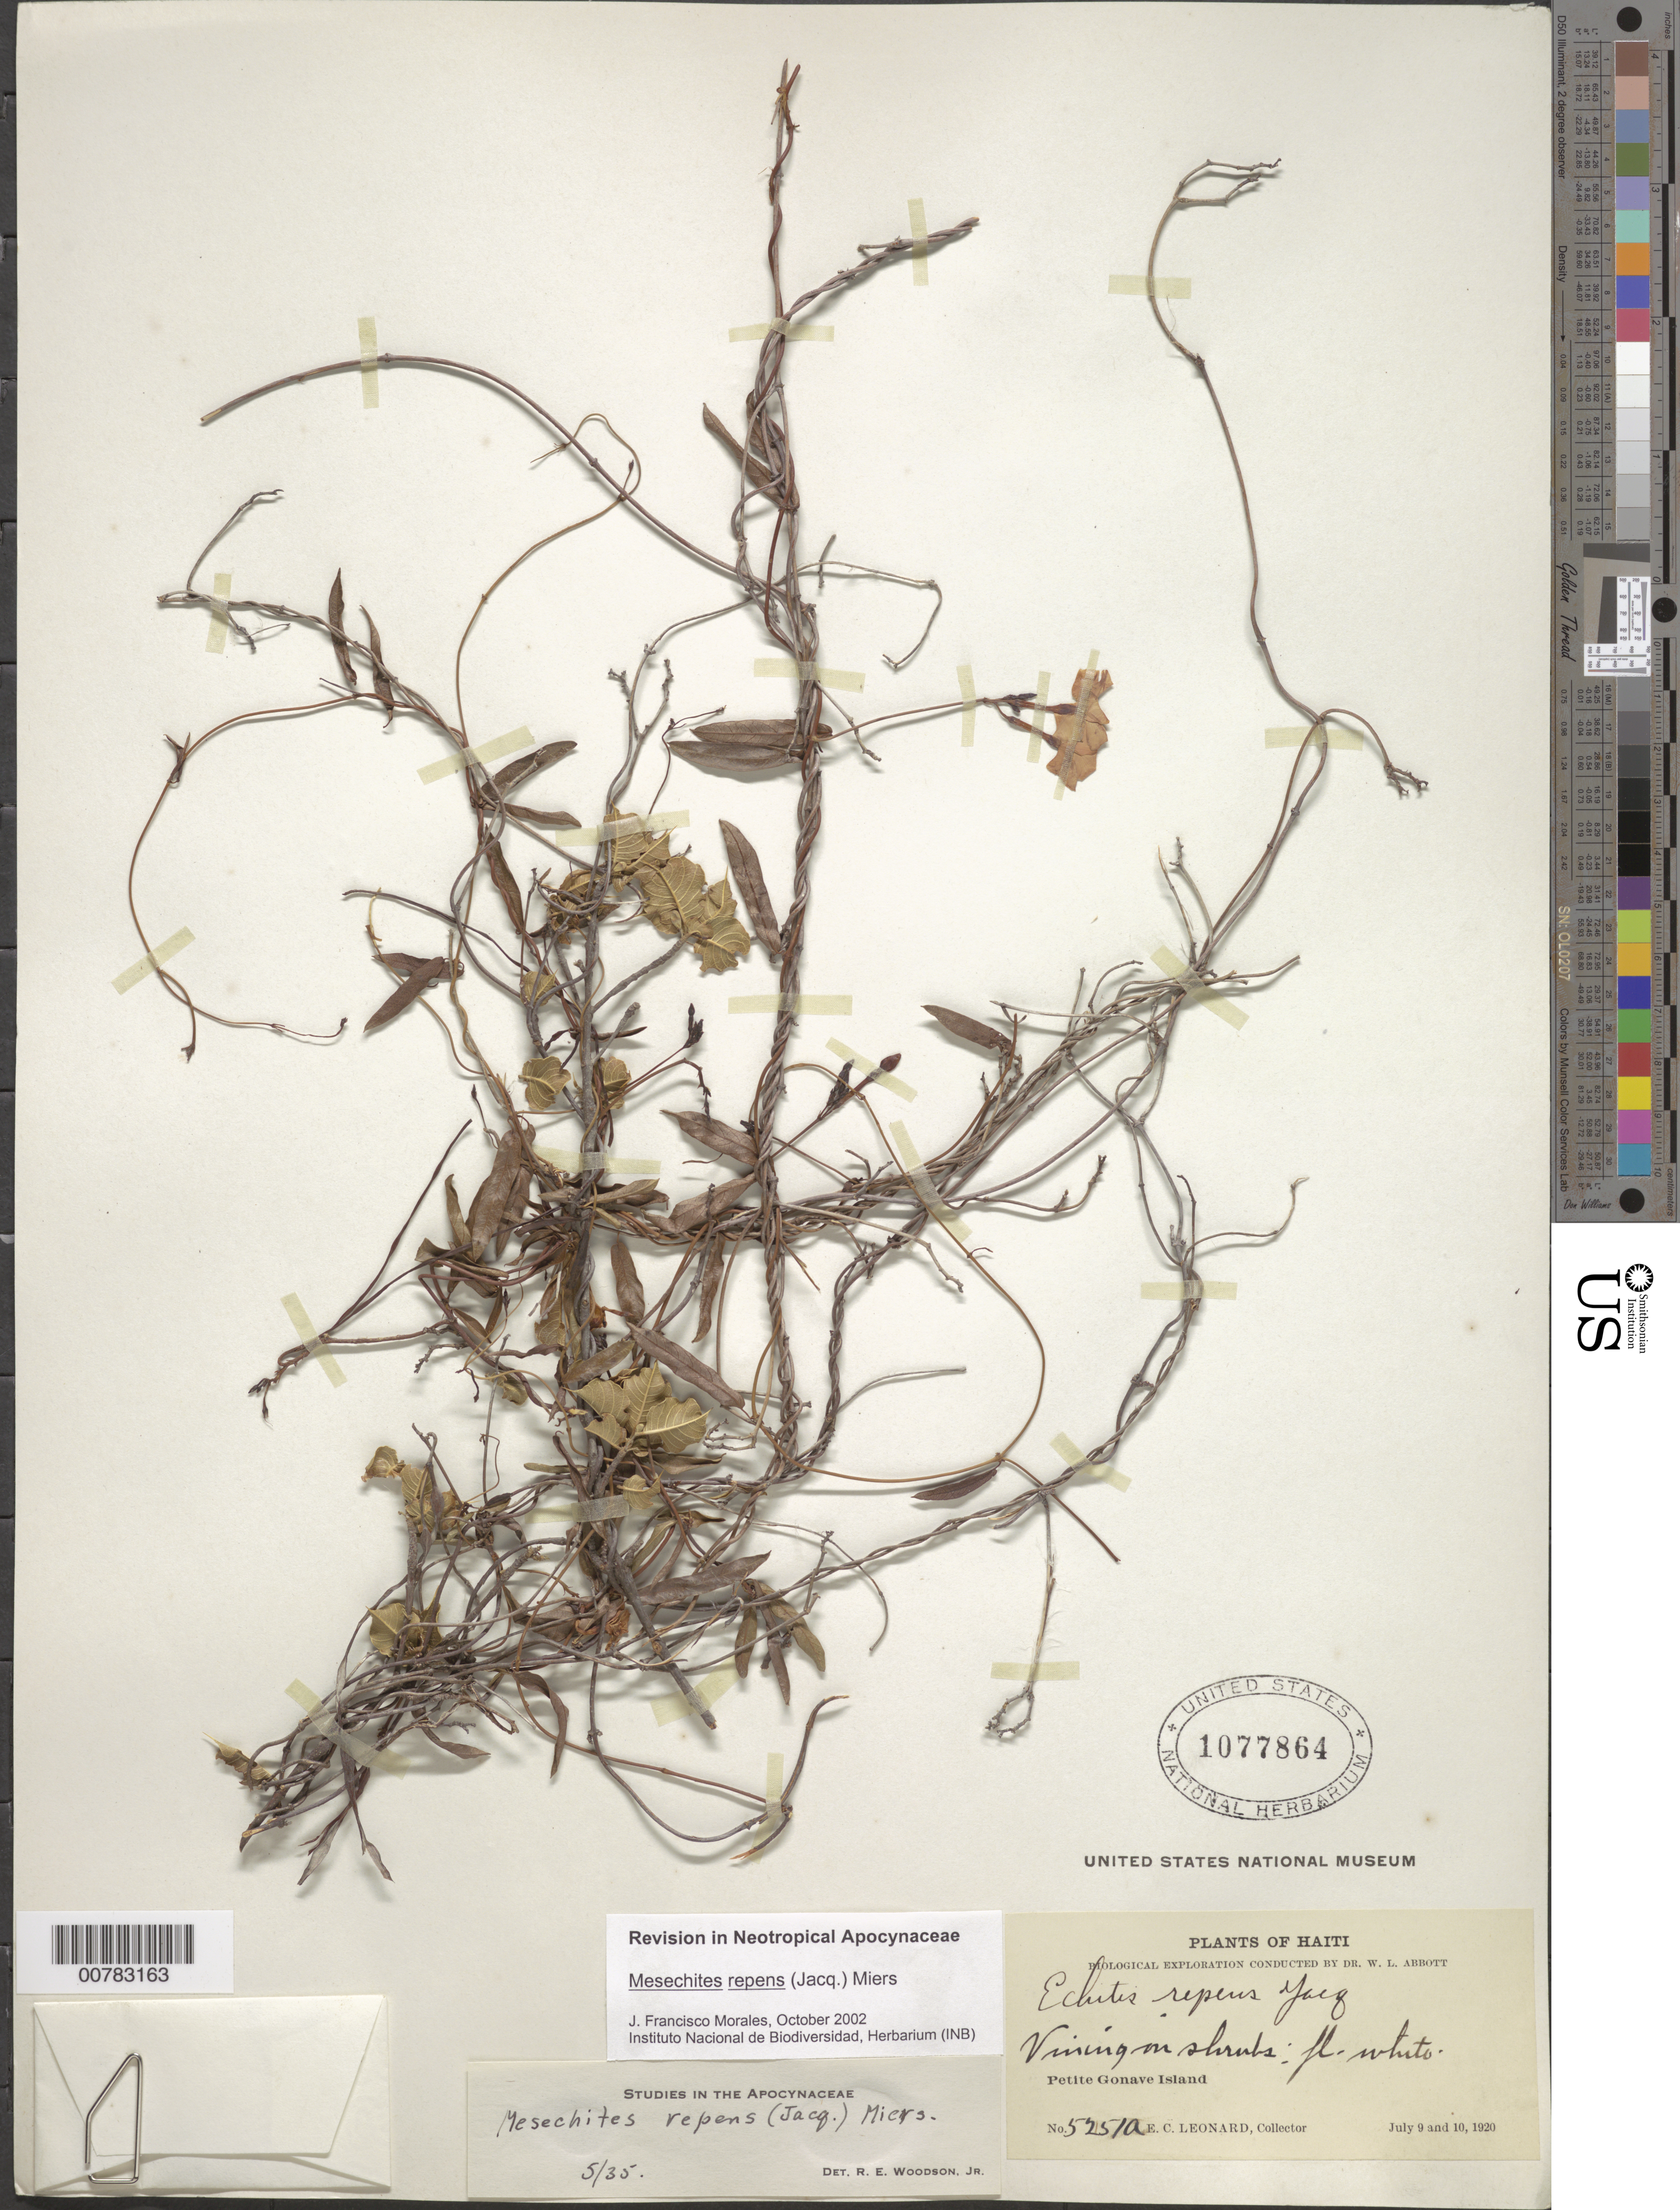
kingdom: Plantae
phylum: Tracheophyta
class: Magnoliopsida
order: Gentianales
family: Apocynaceae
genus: Mesechites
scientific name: Mesechites repens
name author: (Jacq.) Miers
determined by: Morales, J. F.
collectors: E. C. Leonard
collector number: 5251a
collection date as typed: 09 Jul 1920 to 10 Jul 1920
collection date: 1920-07-09/1920-07-10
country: Haiti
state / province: Ouest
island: Île de la Gonâve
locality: Petite Gonave Island.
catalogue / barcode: US 1077864